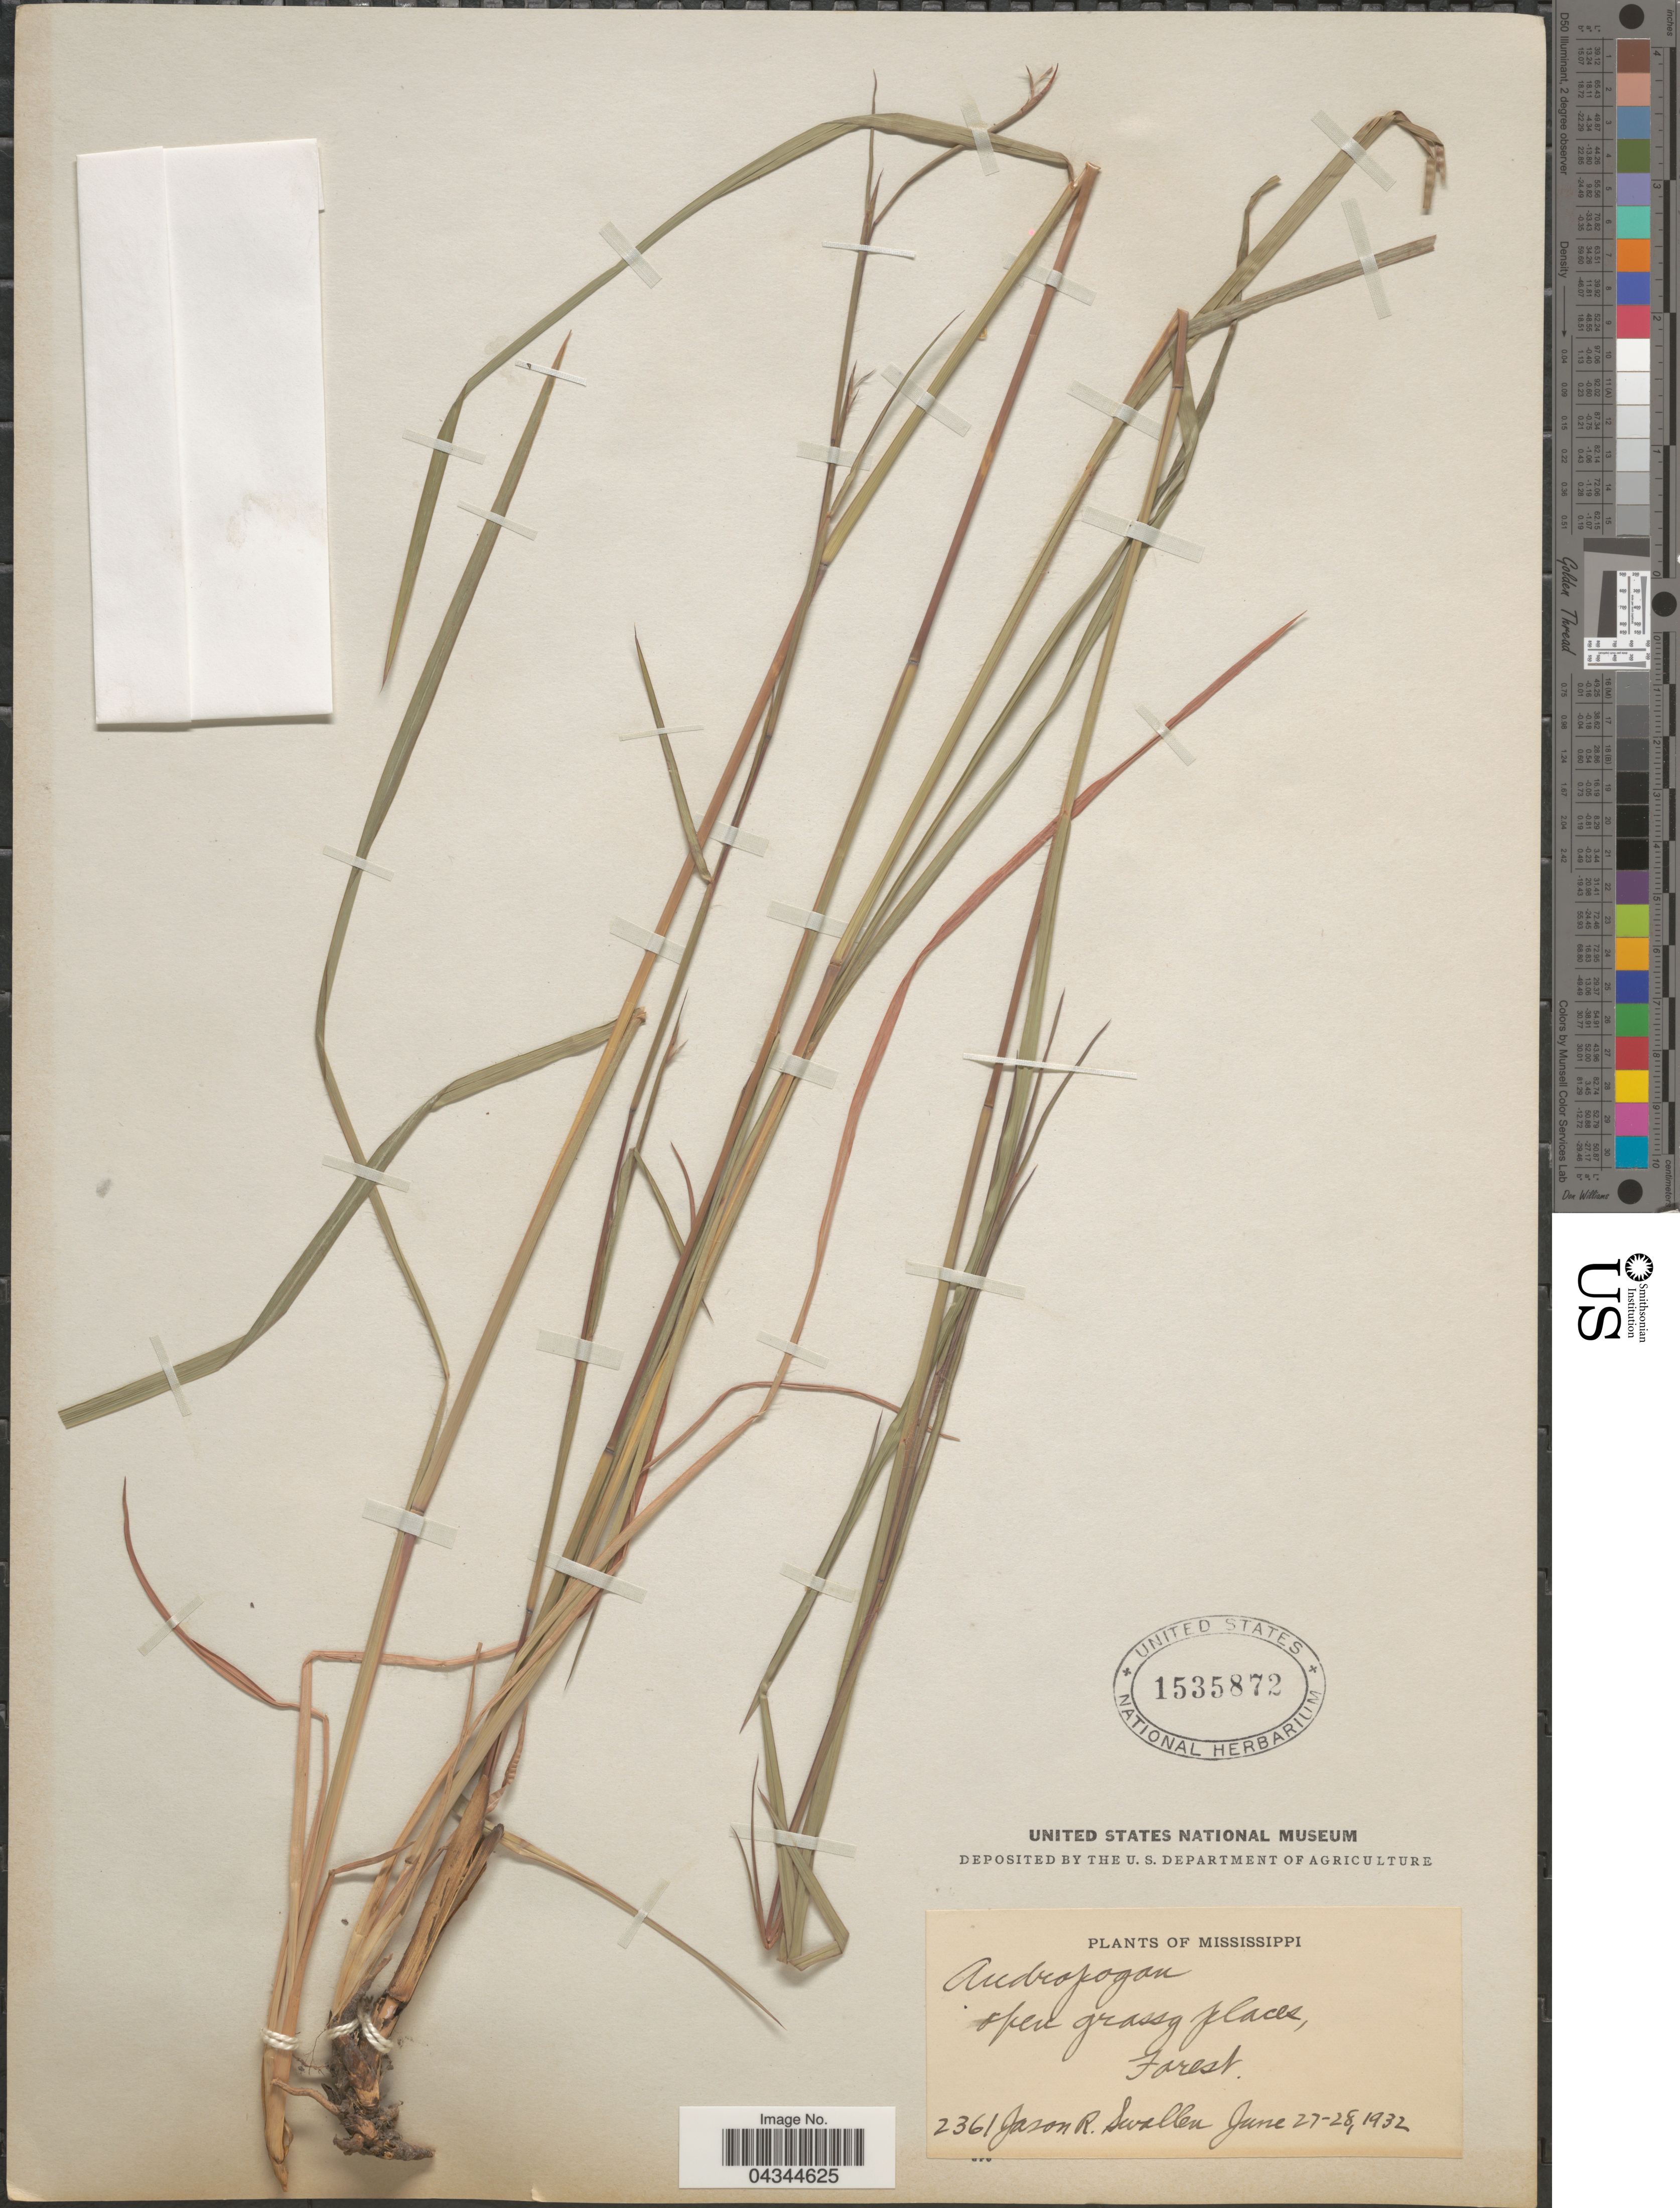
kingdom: Plantae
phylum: Tracheophyta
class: Liliopsida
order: Poales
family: Poaceae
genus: Andropogon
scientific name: Andropogon sp.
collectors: J. R. Swallen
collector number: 2361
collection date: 1932-06-27/1932-06-28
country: United States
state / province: Mississippi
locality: Open grassy places, Forest.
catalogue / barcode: US 1535872